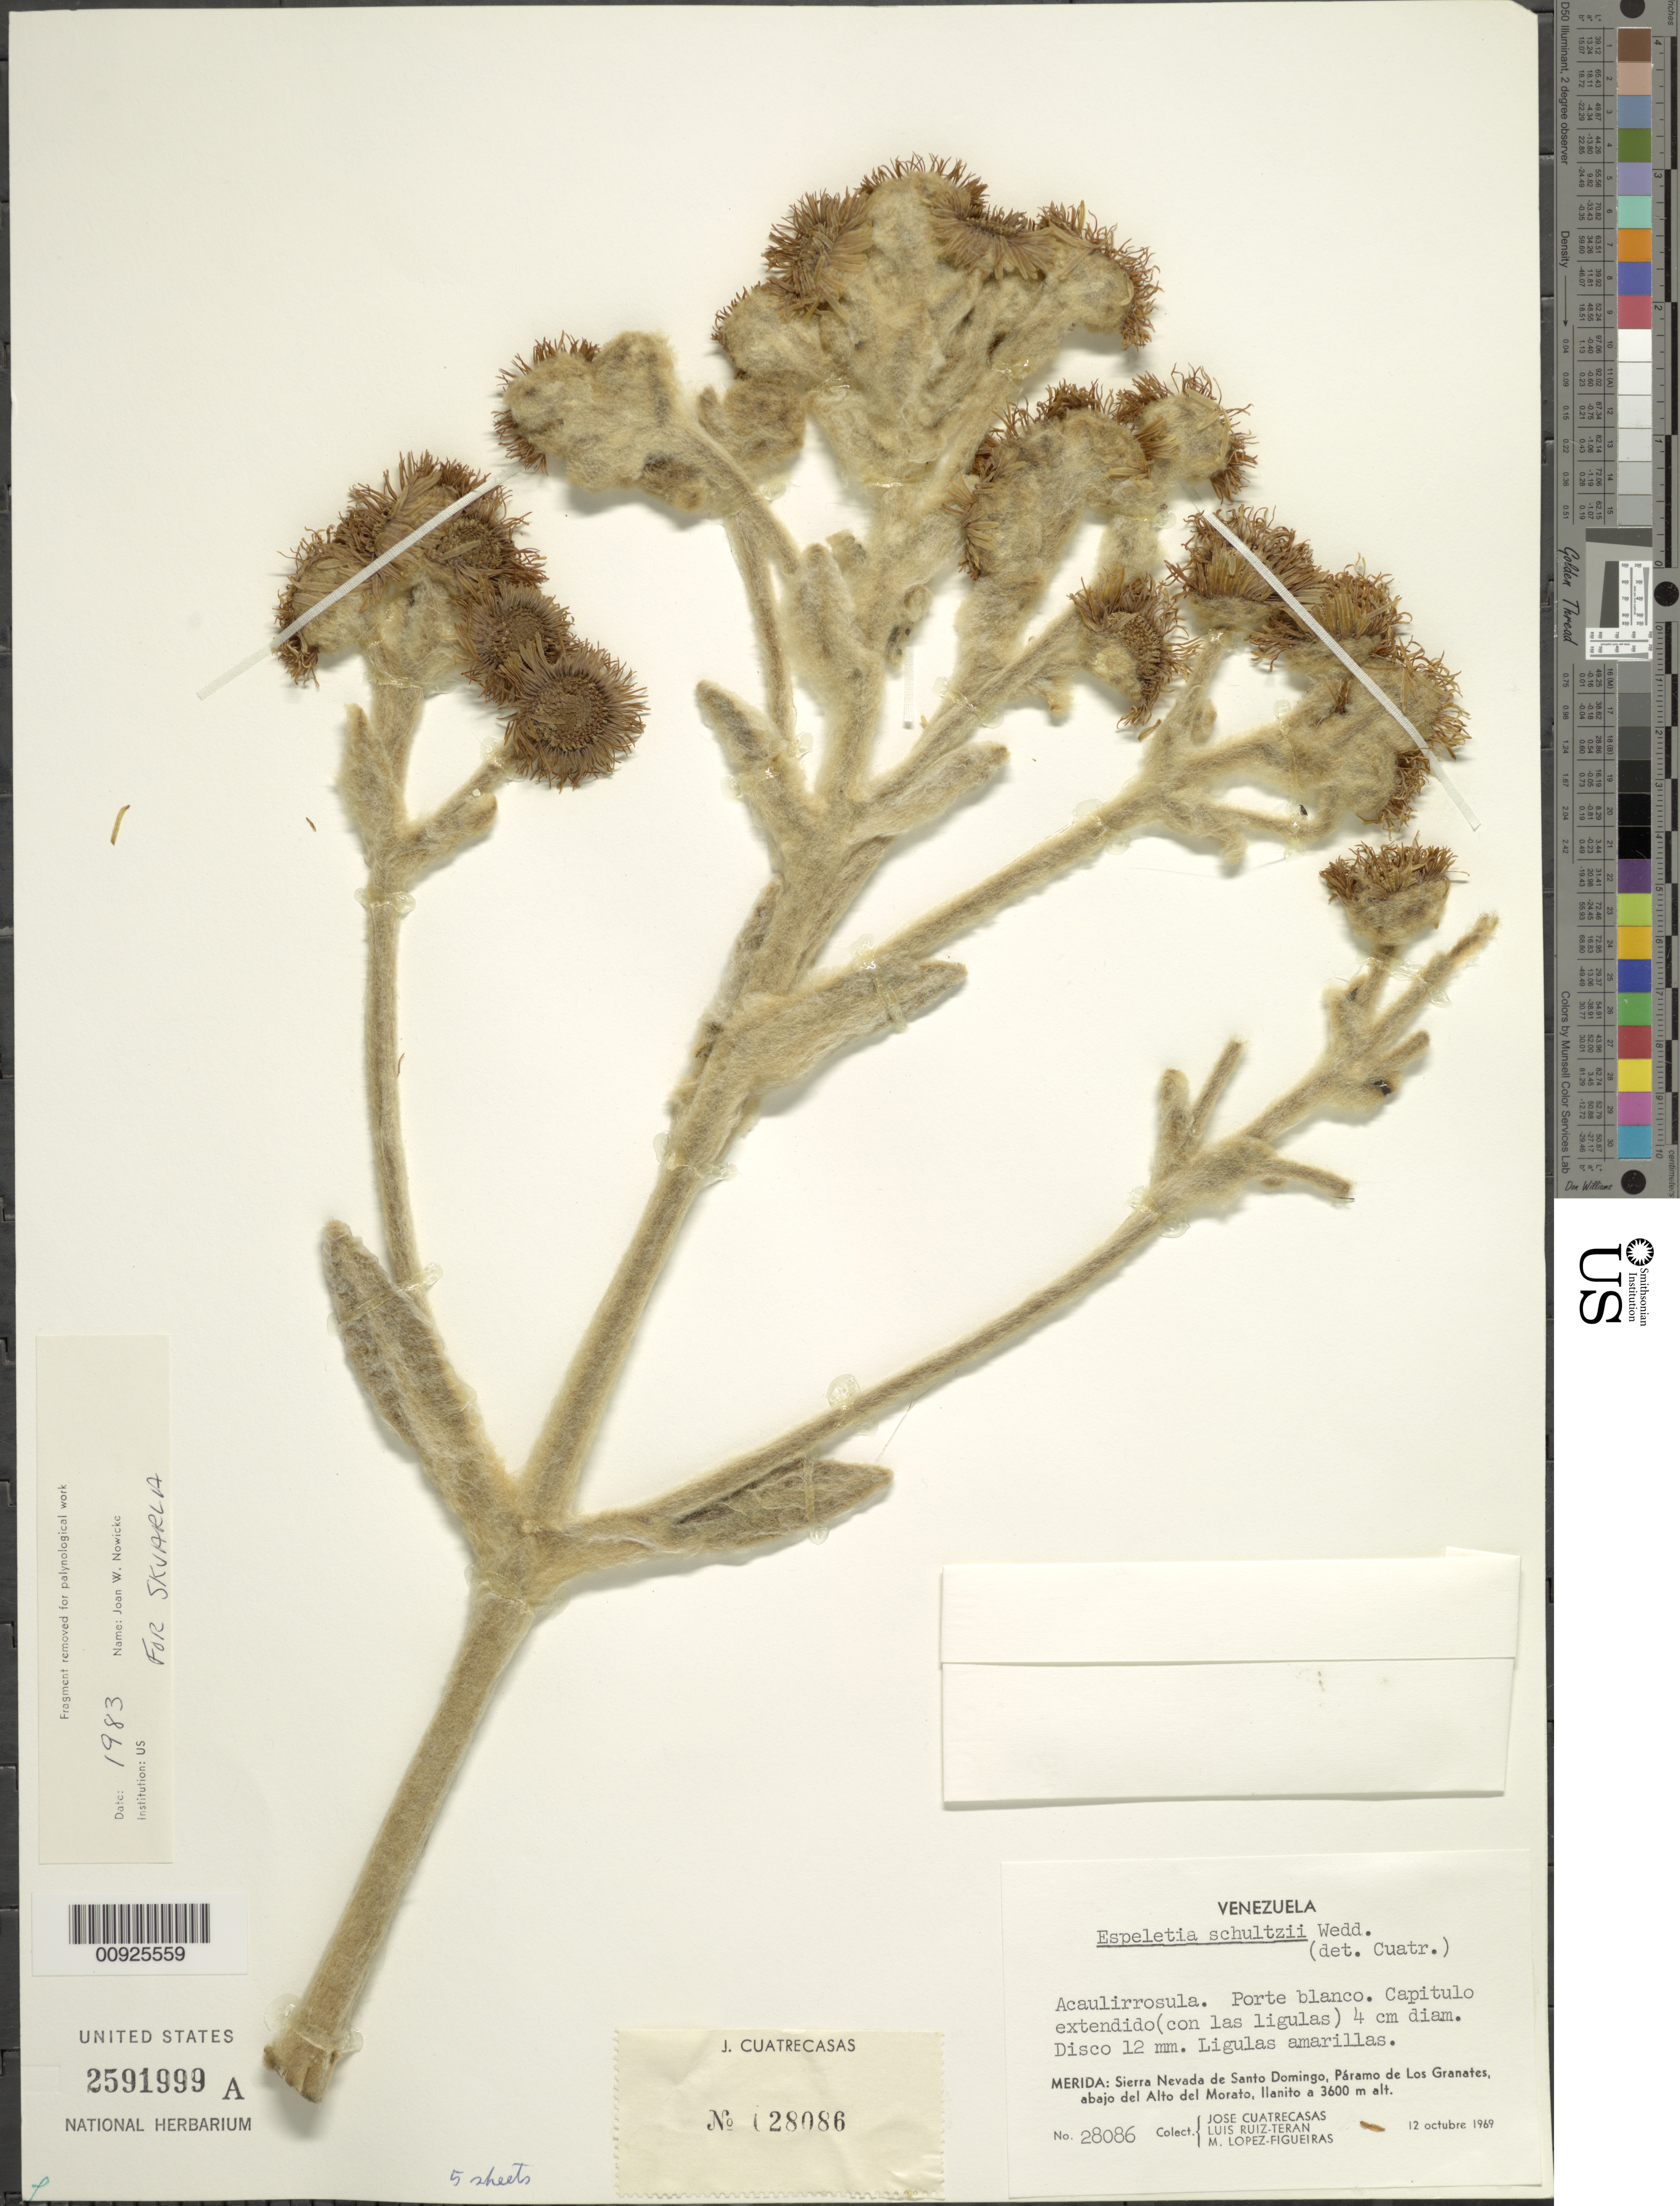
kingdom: Plantae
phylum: Tracheophyta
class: Magnoliopsida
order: Asterales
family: Asteraceae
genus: Espeletia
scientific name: Espeletia schultzii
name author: Wedd.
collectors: J. Cuatrecasas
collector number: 28086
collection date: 1969-10-12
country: Venezuela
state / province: Mérida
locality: P. de los Granates. Sierra Nevada de Santo Domingo, Páramo de los Granates, abajo del Alto del Morato, llanito.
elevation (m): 3600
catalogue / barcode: US 2591999A